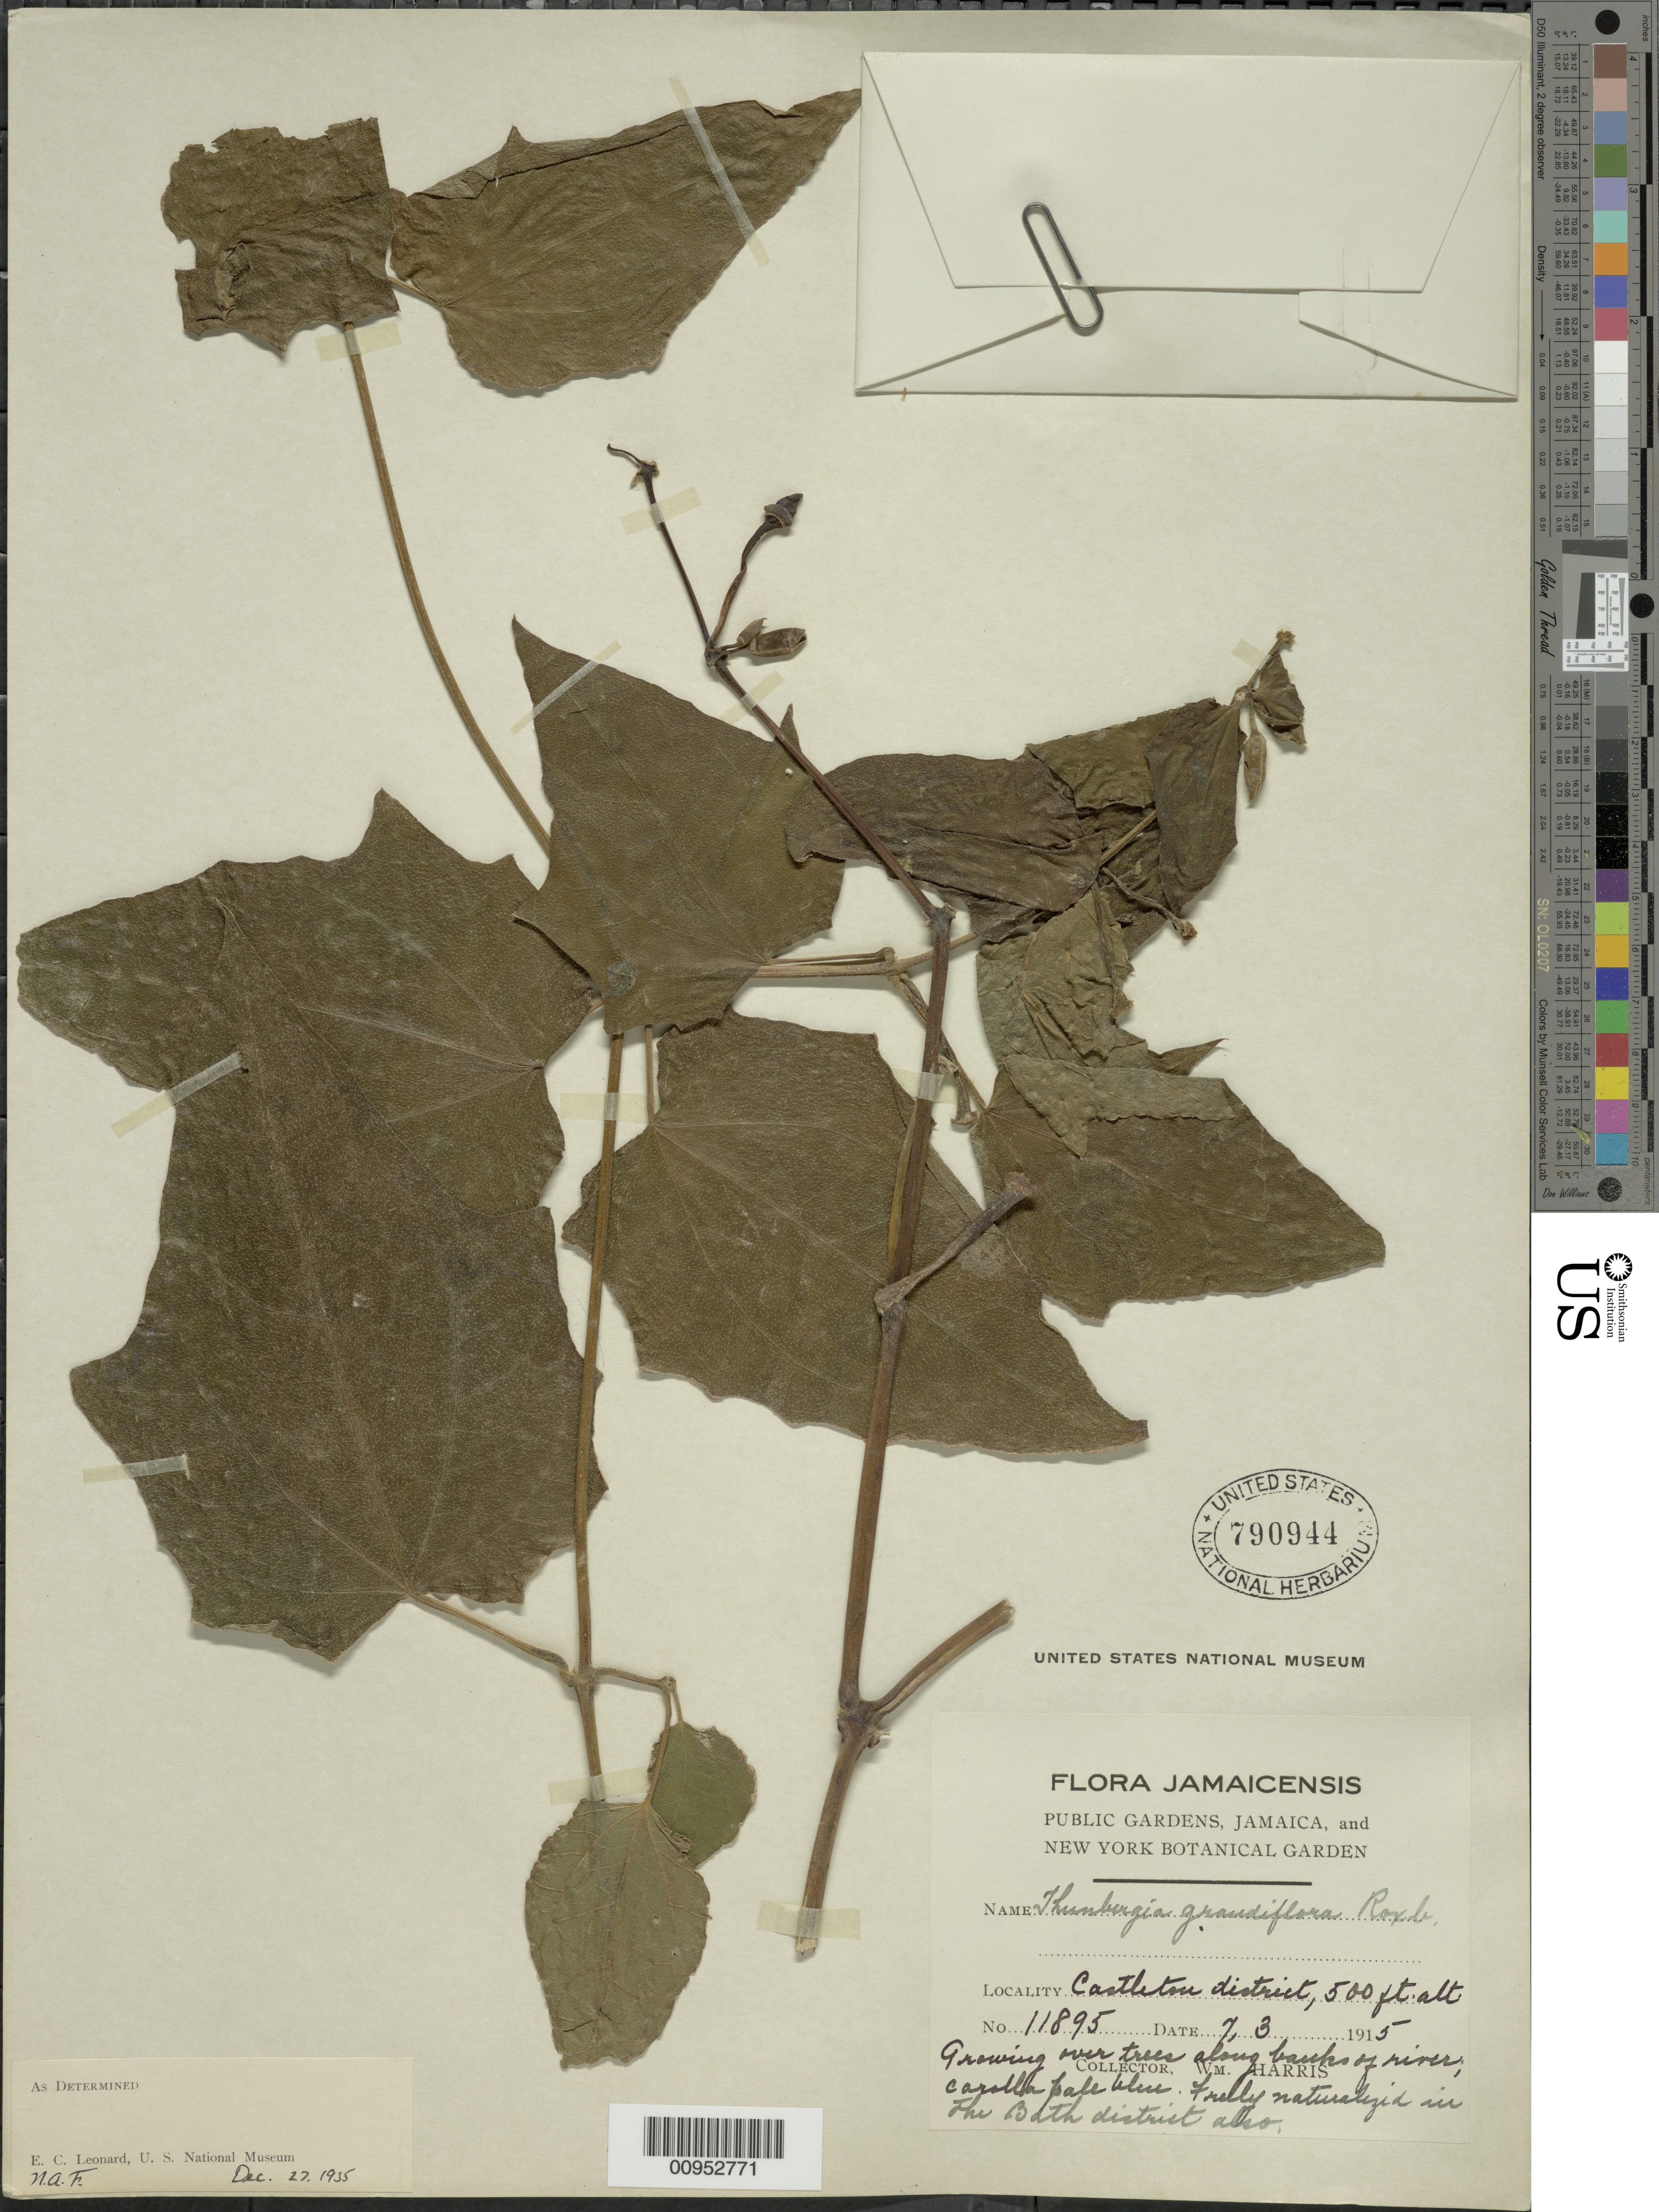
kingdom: Plantae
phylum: Tracheophyta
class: Magnoliopsida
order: Lamiales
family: Acanthaceae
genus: Thunbergia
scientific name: Thunbergia grandiflora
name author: Roxb.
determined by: Leonard, Emery C., (US)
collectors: W. H. Harris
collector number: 11895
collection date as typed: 07 Mar 1915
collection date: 1915-03-07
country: Jamaica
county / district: Castleton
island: Jamaica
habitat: Growing over trees along banks of river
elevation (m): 152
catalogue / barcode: US 790944